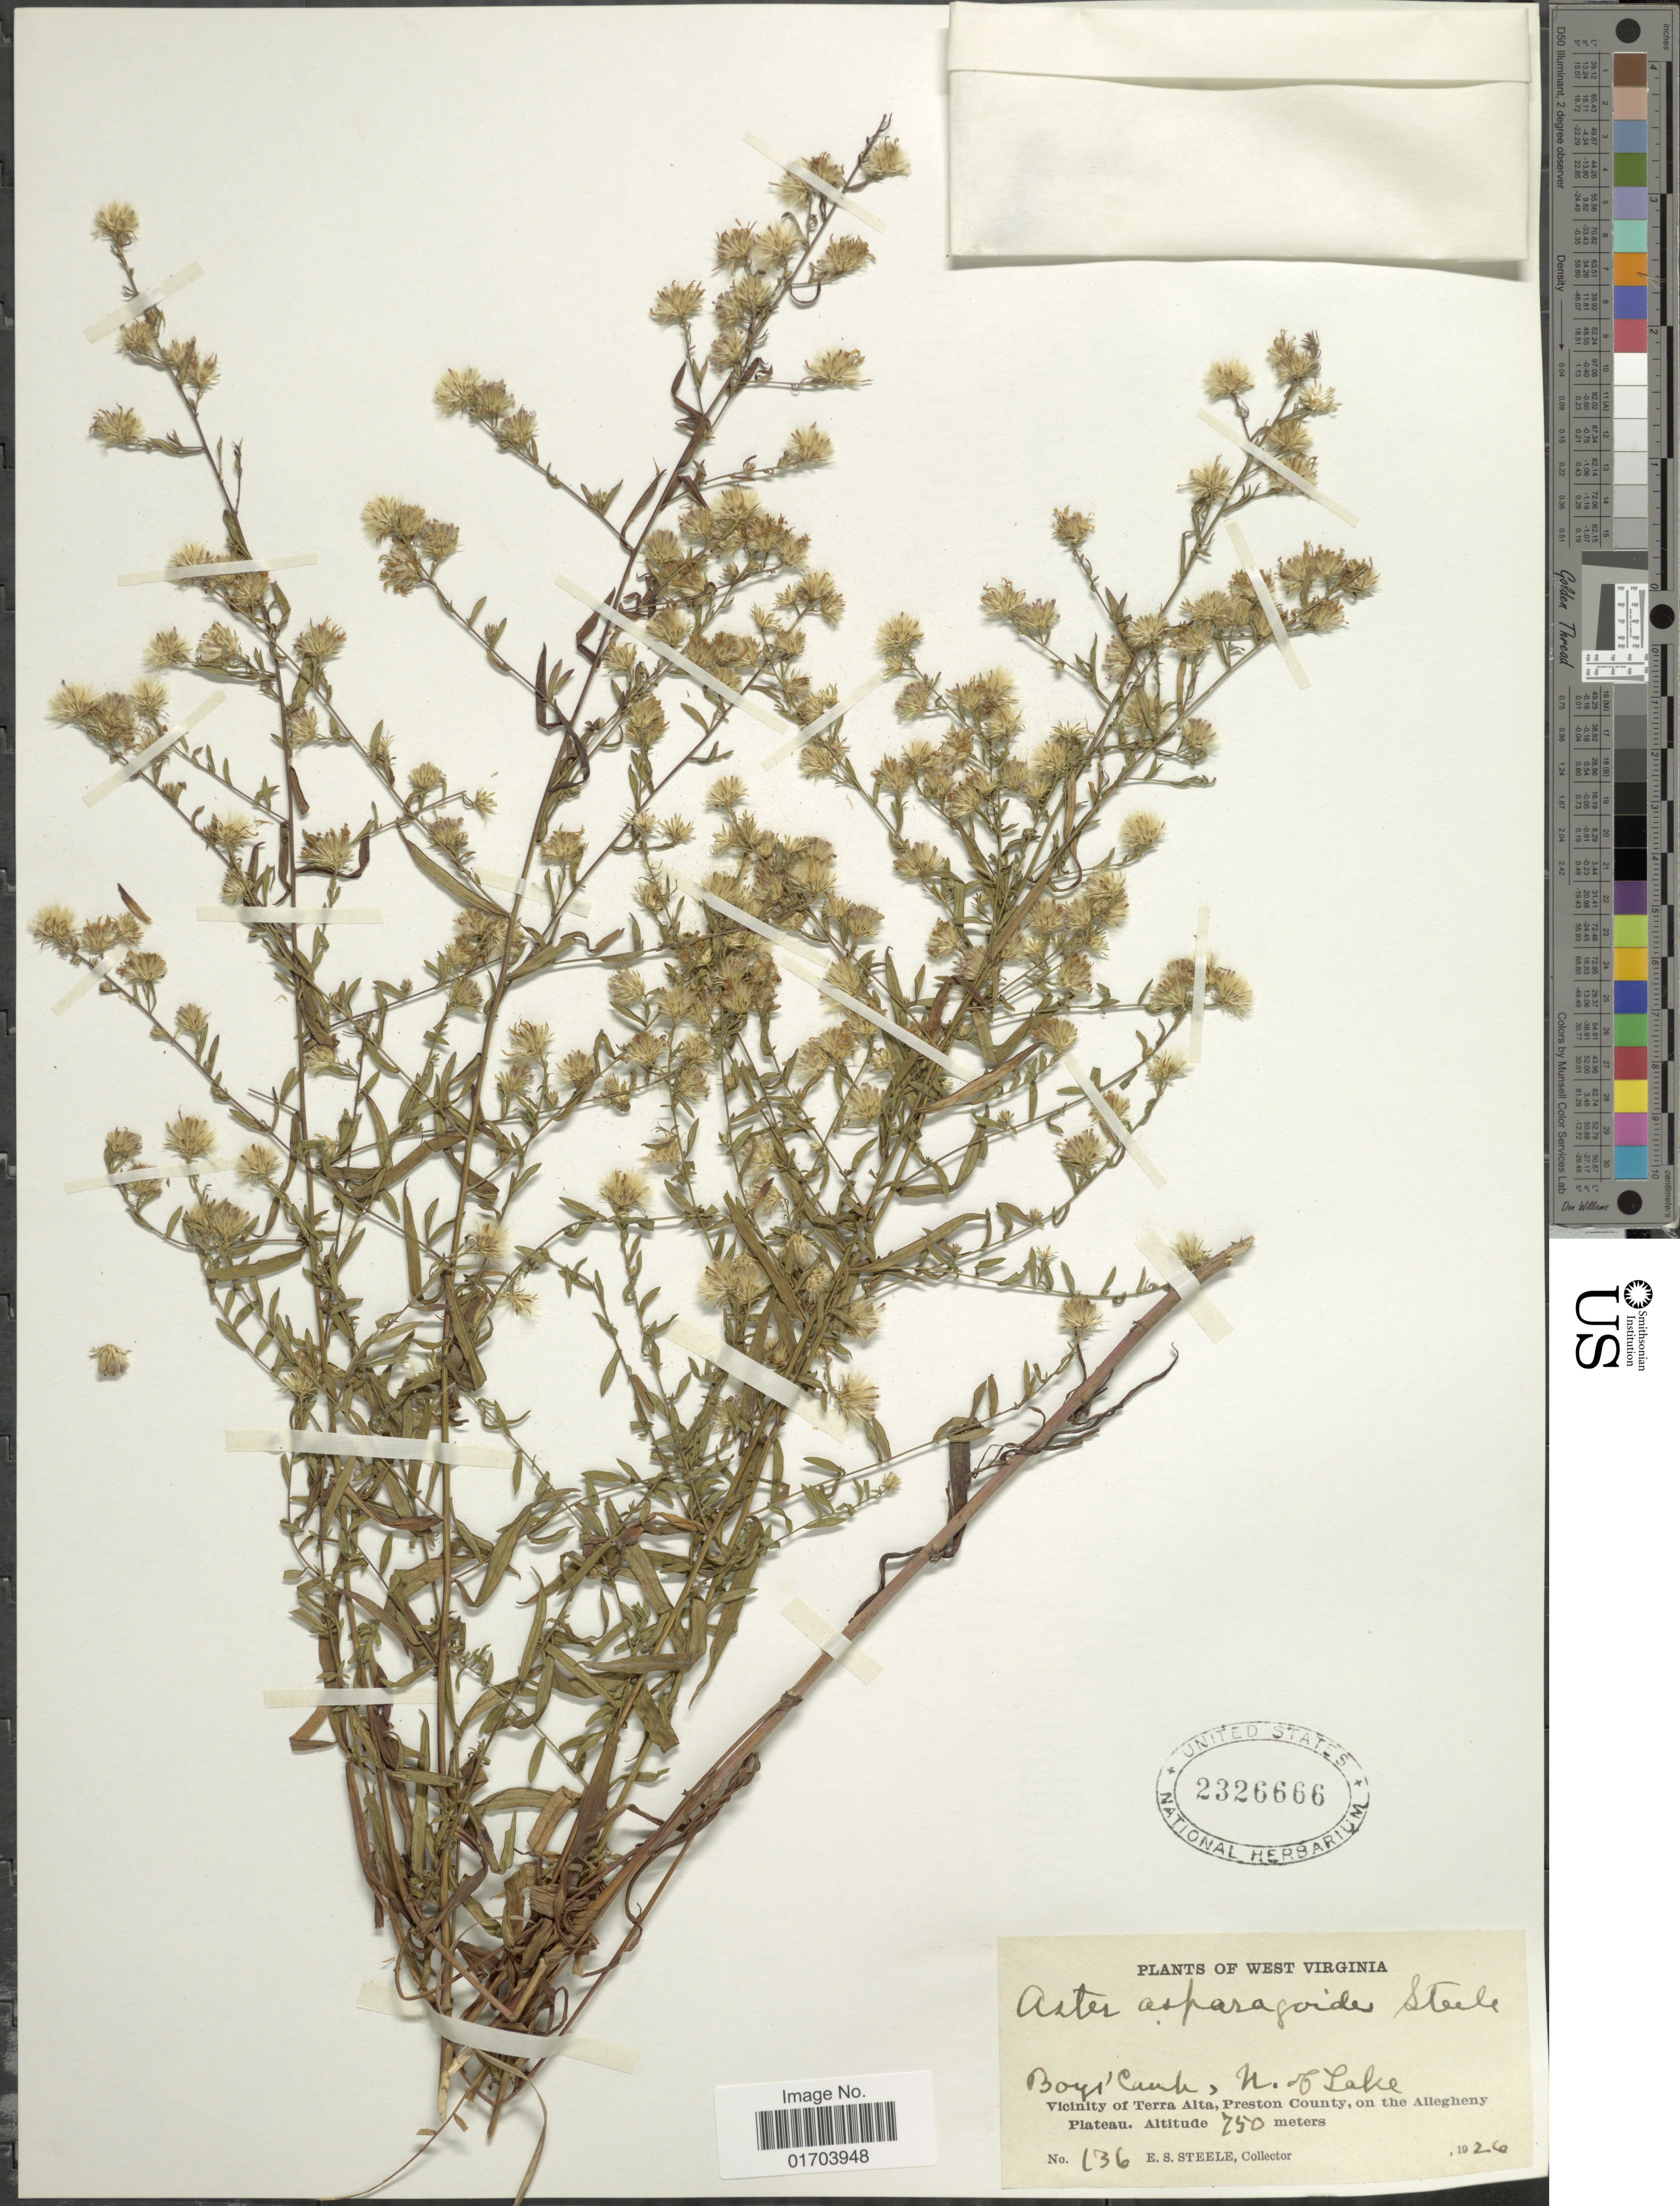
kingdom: Plantae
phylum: Tracheophyta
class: Magnoliopsida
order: Asterales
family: Asteraceae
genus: Aster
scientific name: Aster asparagoides E.S. Steele sp. nov. ined.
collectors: E. Steele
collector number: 136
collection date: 1926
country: United States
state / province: West Virginia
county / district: Preston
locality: Boy's Camp, N. of Lake, Vicinity of Terra Alta, Preston County, on the Allegheny Plateau.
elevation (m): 750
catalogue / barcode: US 2326666